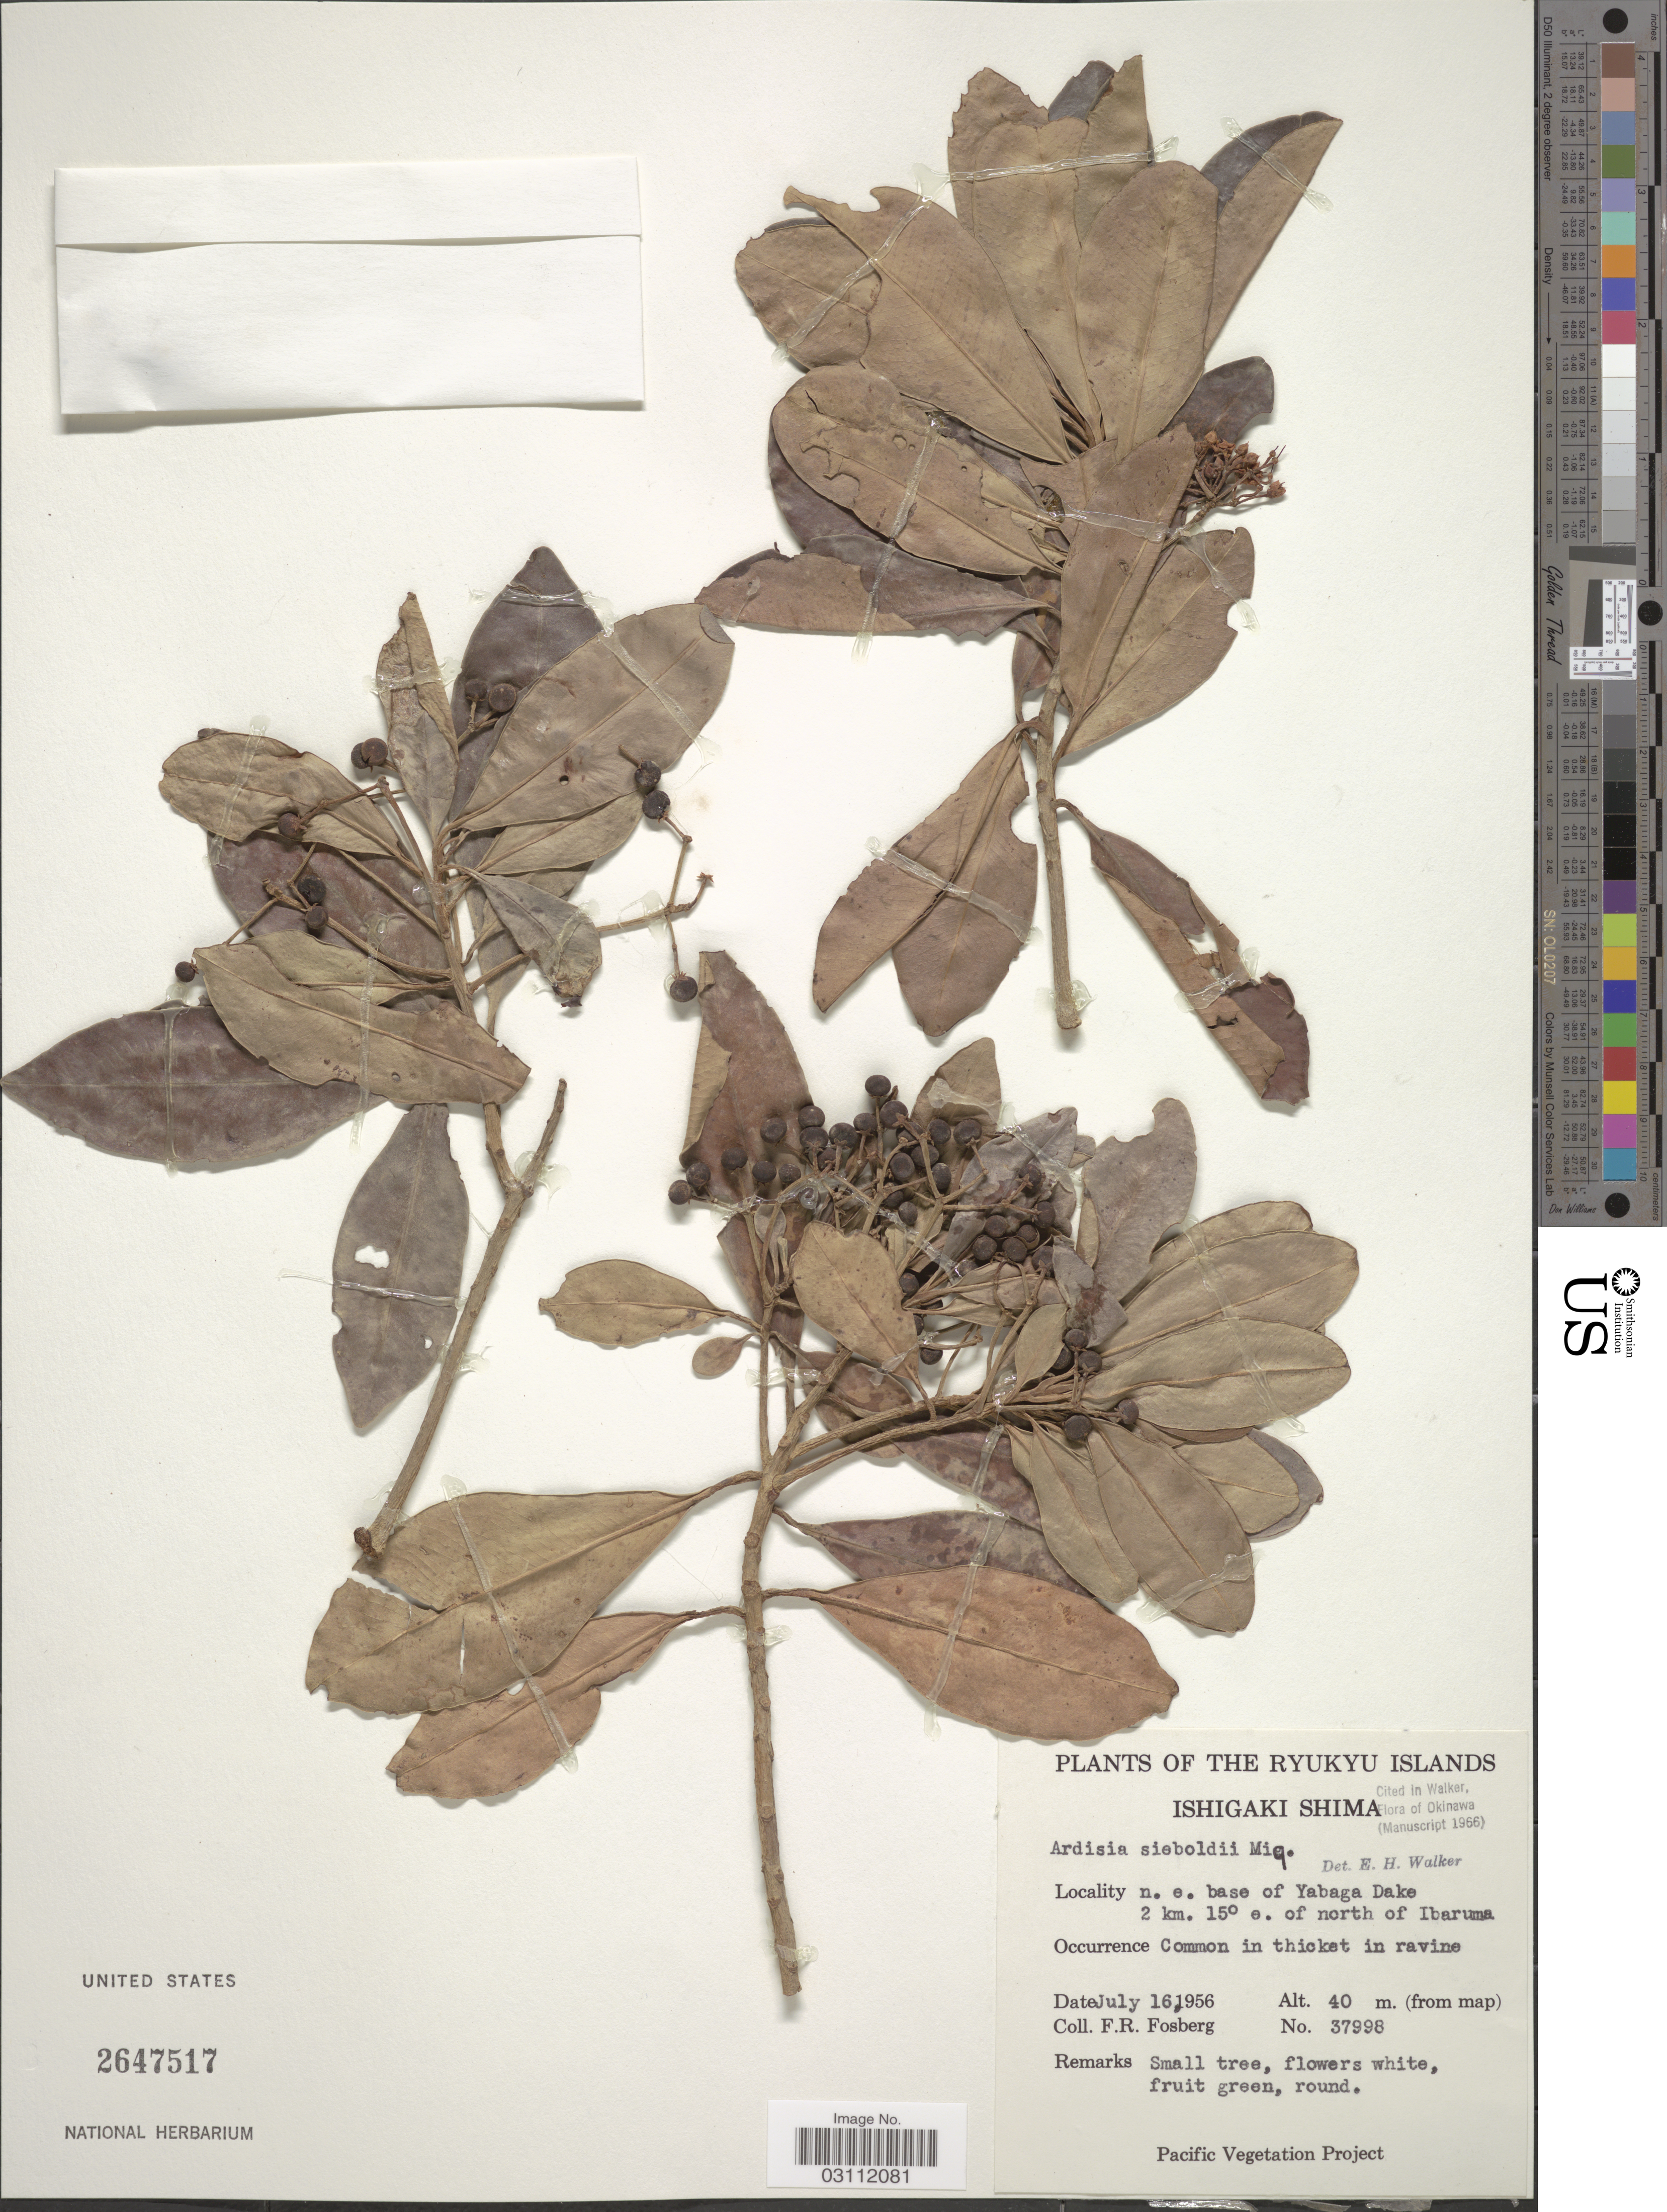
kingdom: Plantae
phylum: Tracheophyta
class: Magnoliopsida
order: Ericales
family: Primulaceae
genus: Ardisia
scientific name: Ardisia sieboldii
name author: Miq.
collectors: F. R. Fosberg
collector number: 37998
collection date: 1956-07-16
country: Japan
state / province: Okinawa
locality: The Ryukyu Islands, Ishigaki Shima, n. e. base of Yabaga Dake 2 km. 15° of north of Ibaruma.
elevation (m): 40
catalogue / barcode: US 2647517